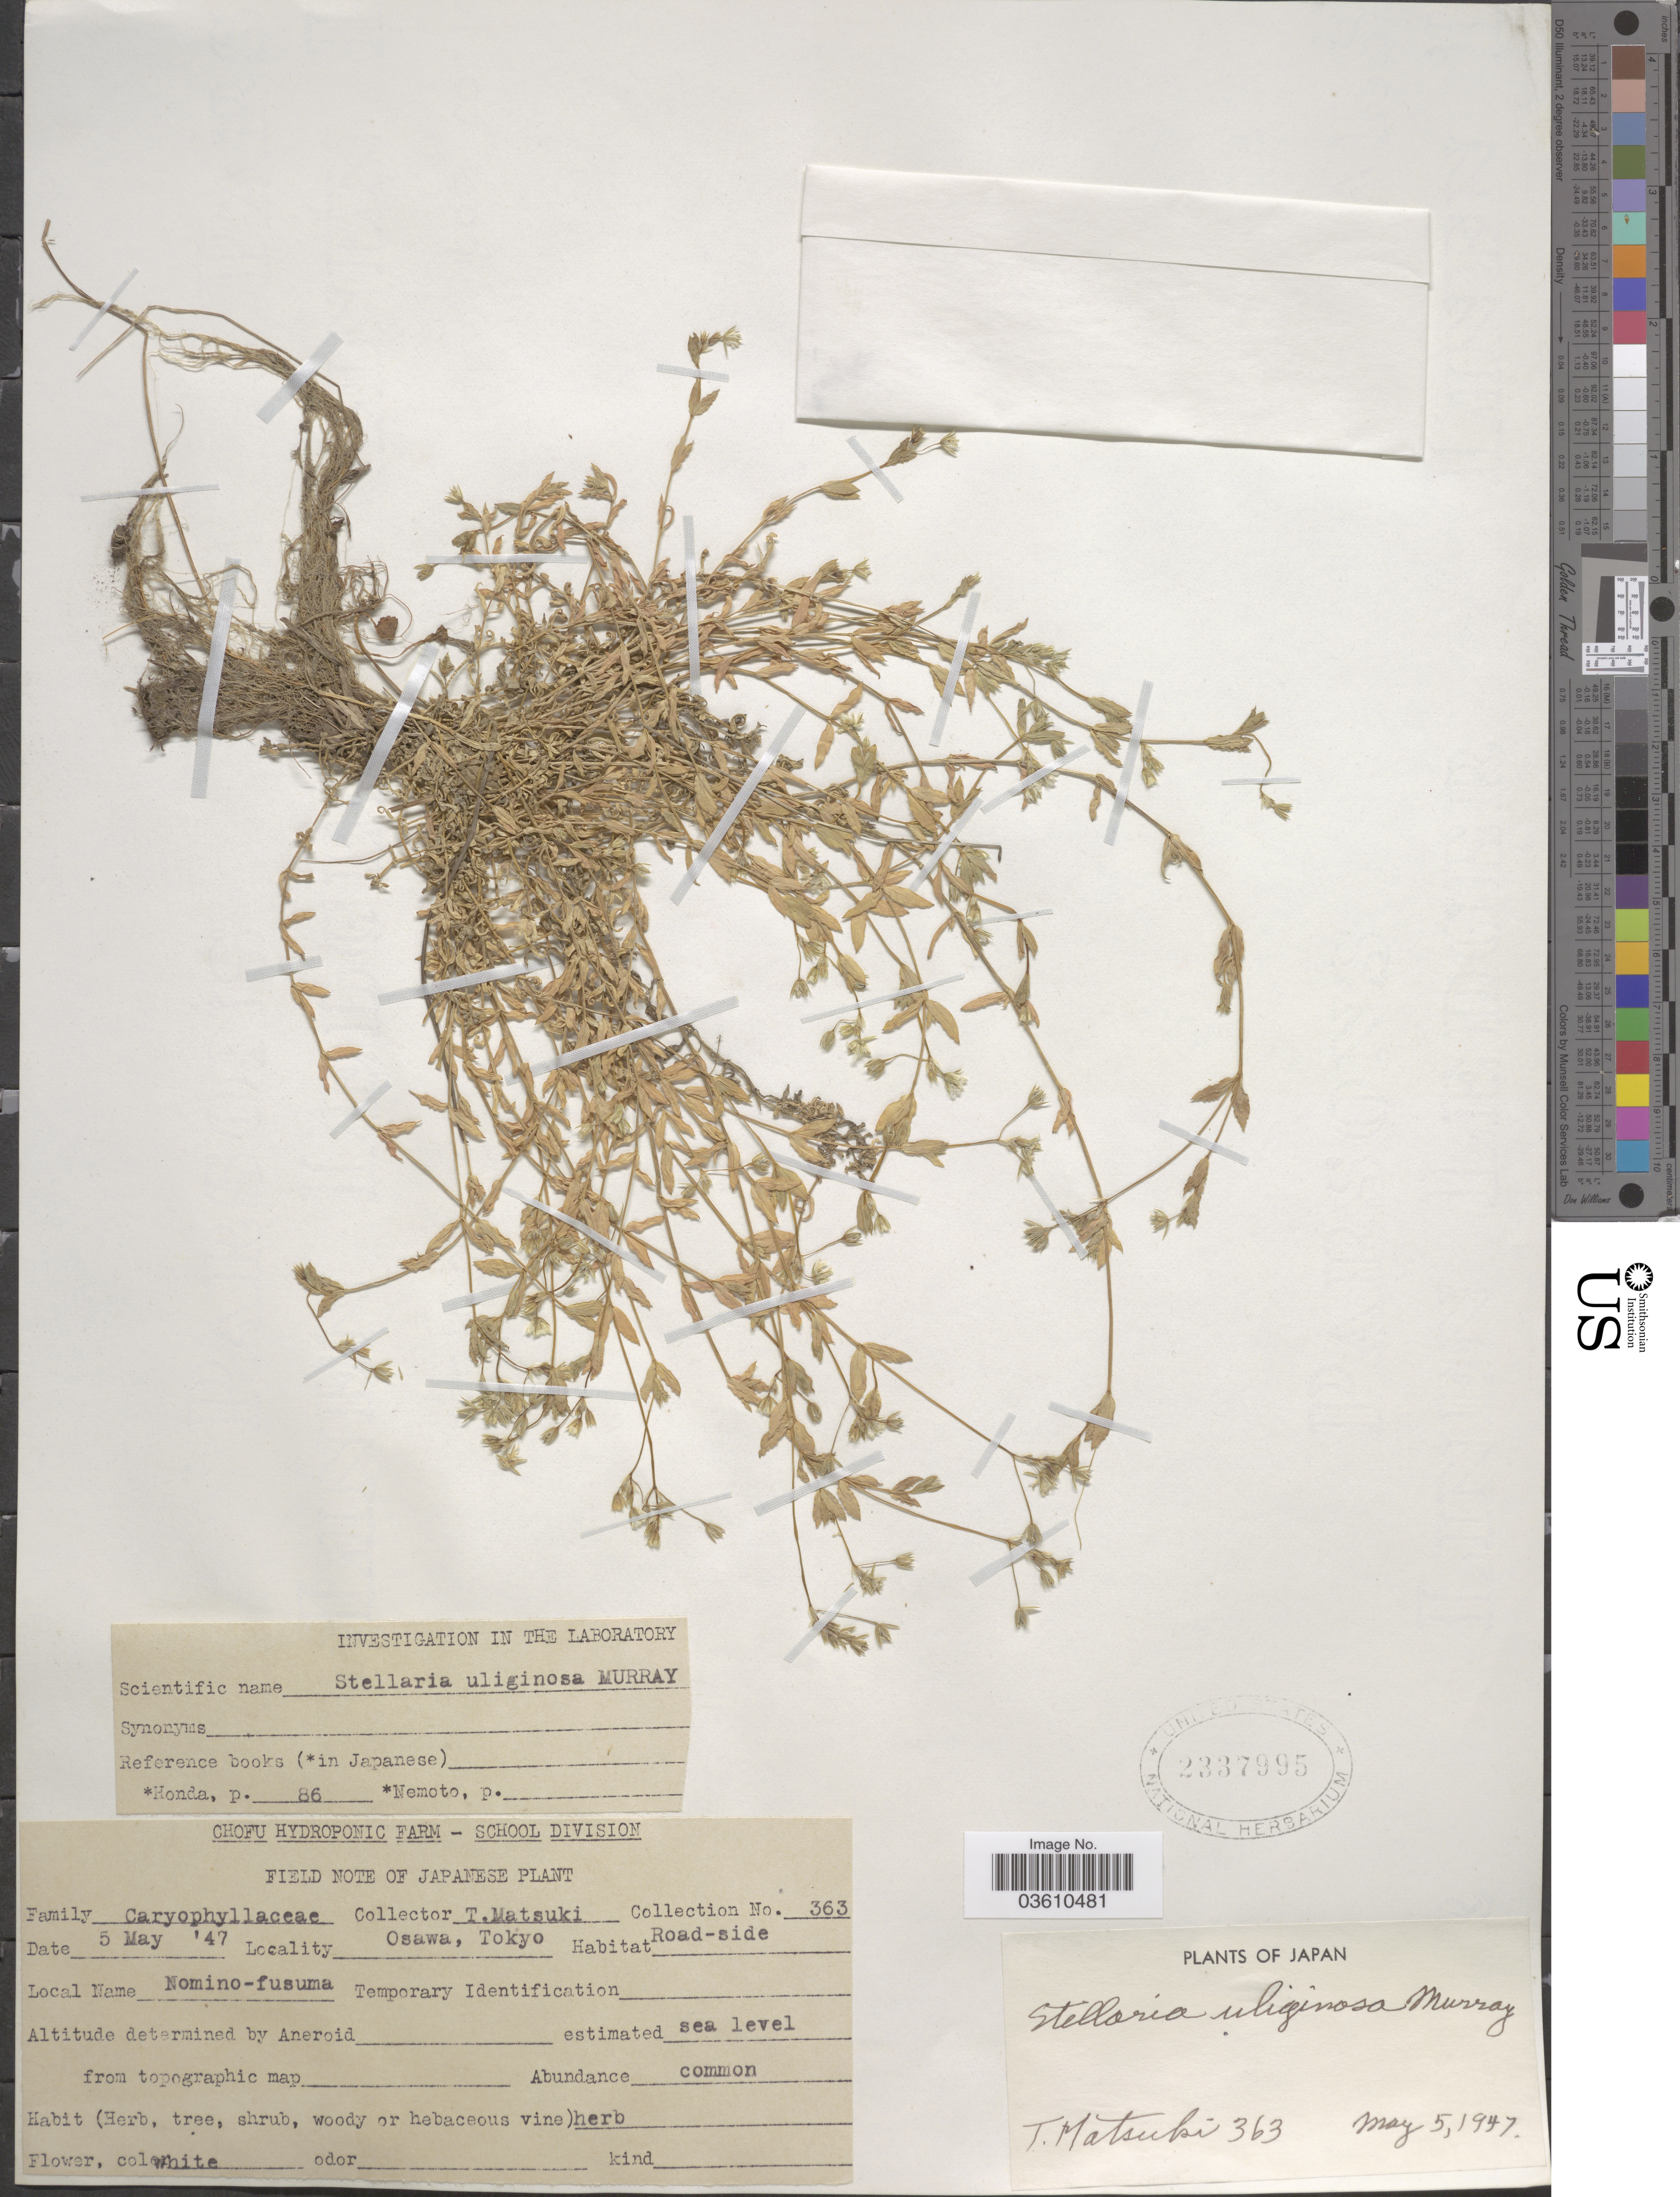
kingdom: Plantae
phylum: Tracheophyta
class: Magnoliopsida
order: Caryophyllales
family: Caryophyllaceae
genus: Stellaria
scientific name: Stellaria alsine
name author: Grimm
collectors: T. Matsuki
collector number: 363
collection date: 1947-05-05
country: Japan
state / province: Tokyo, Federal City of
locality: Osawa, Tokyo.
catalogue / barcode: US 2337995